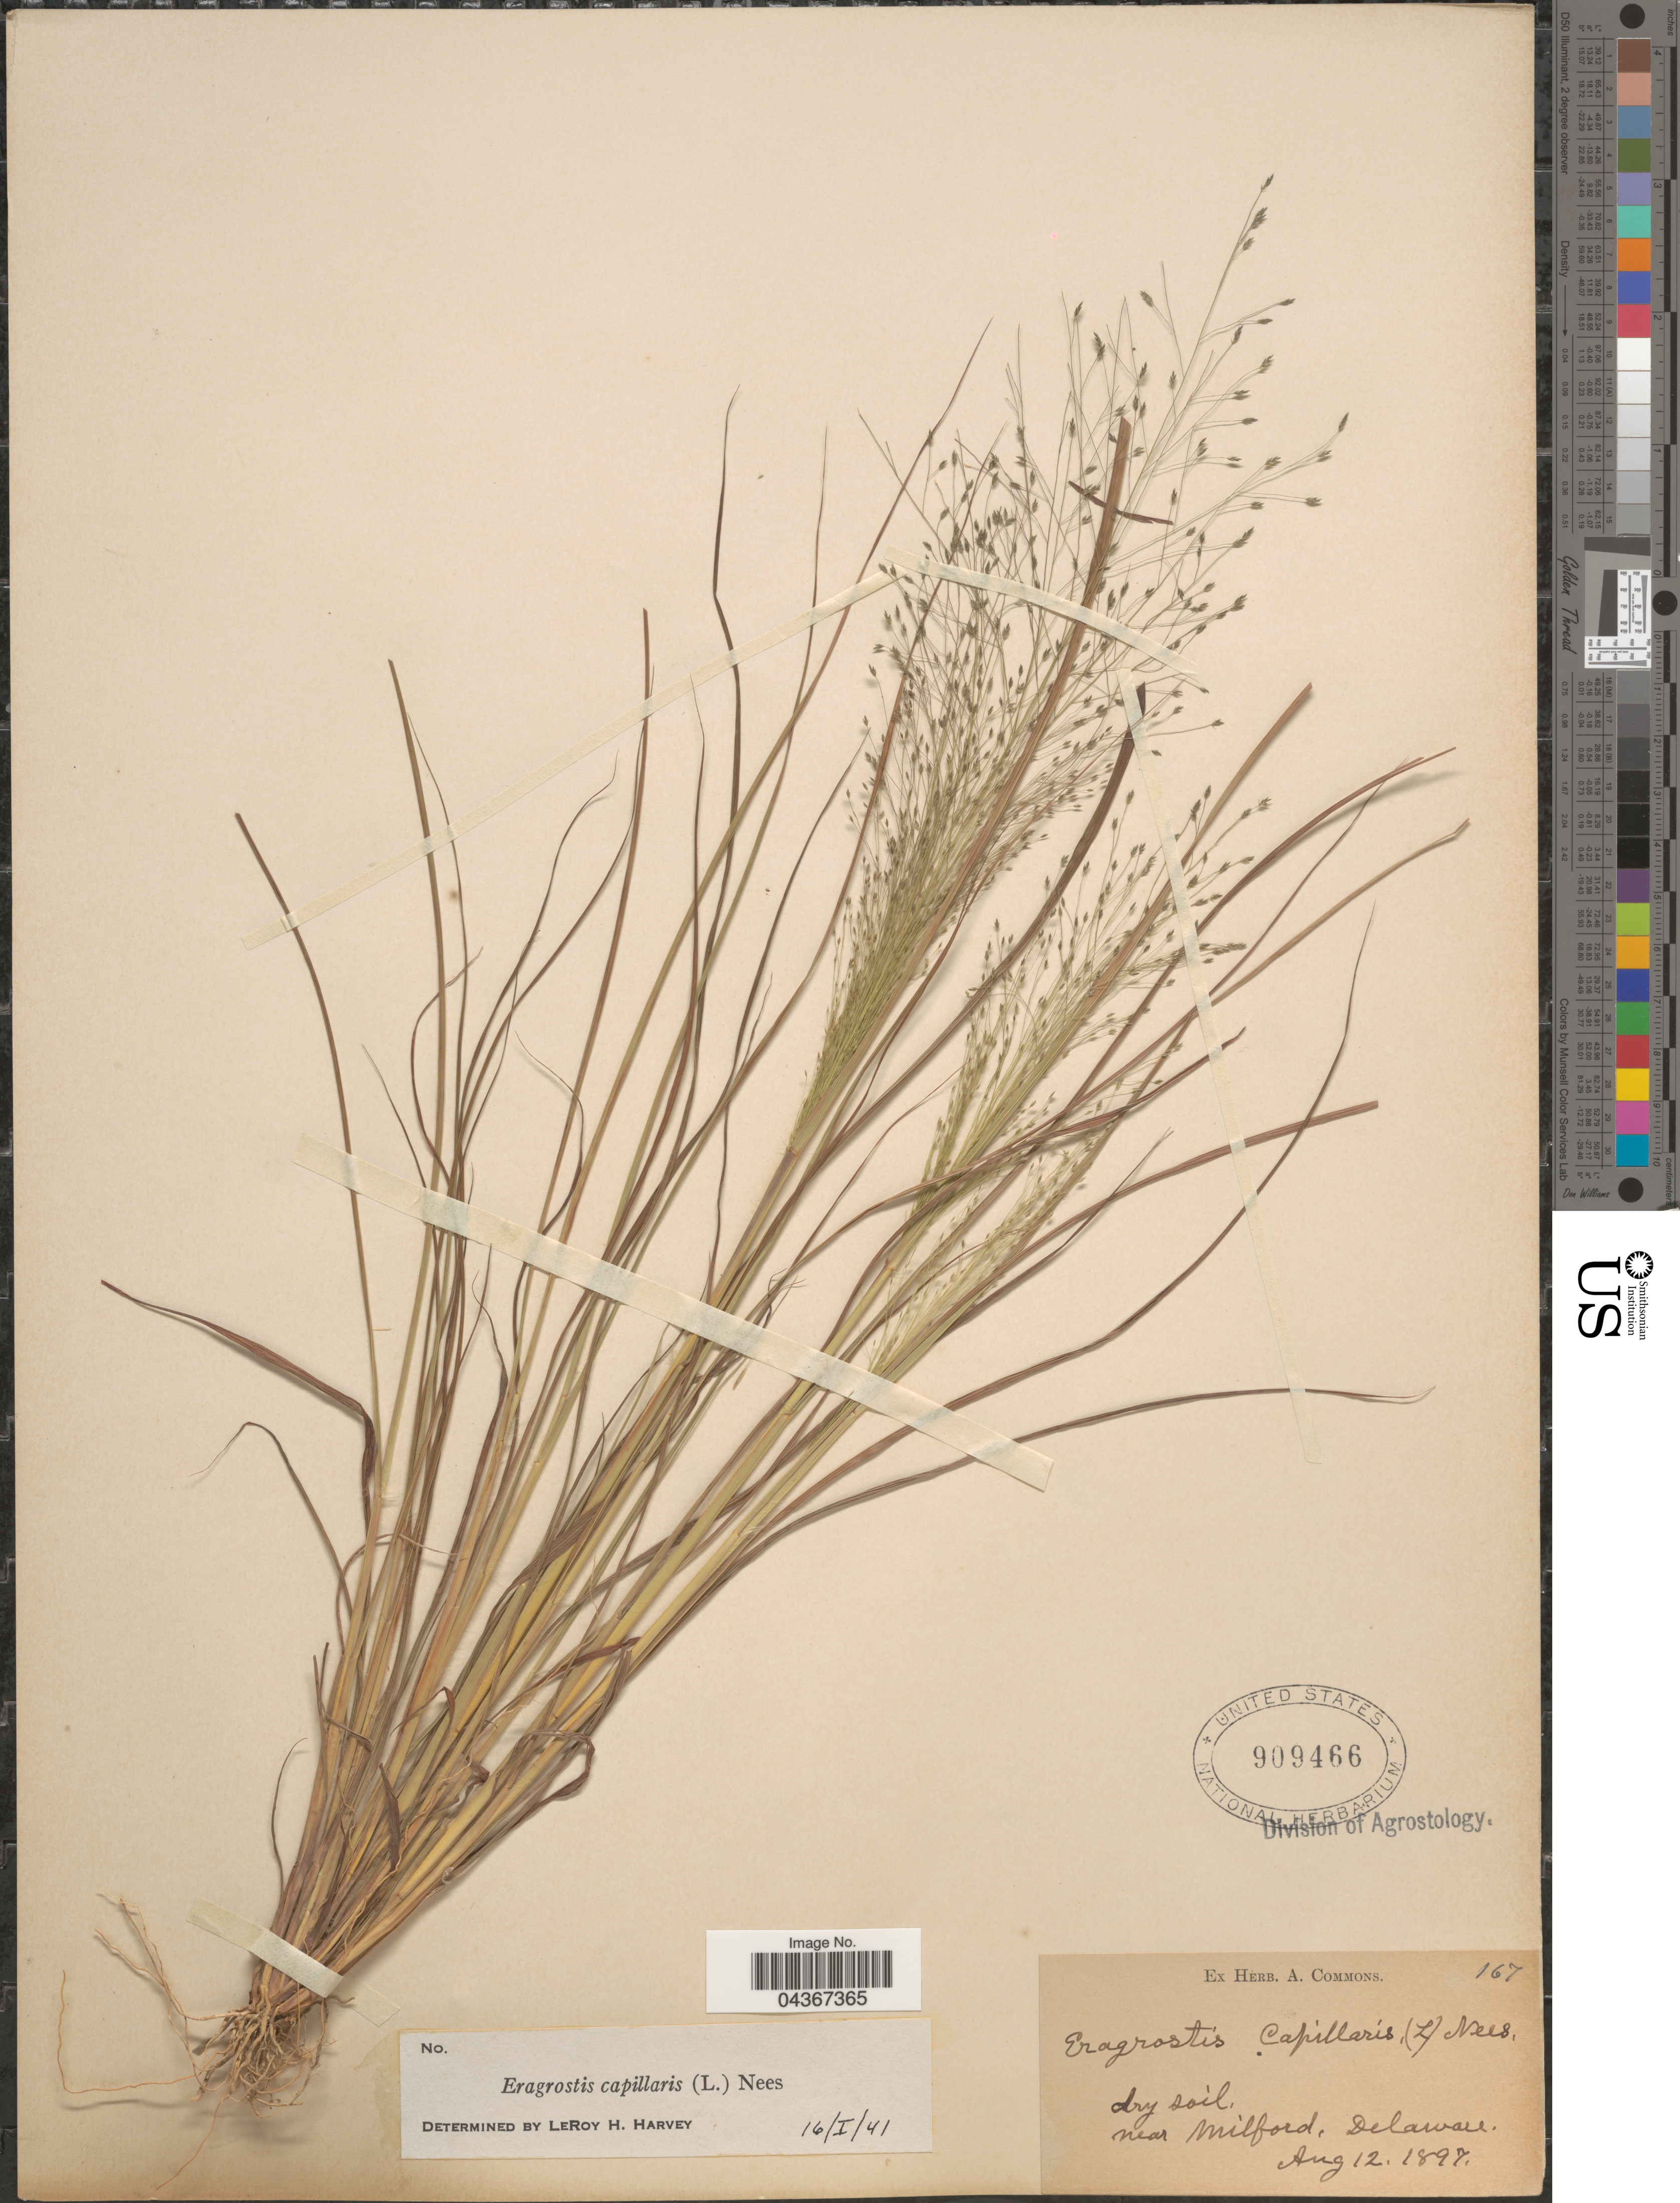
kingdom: Plantae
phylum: Tracheophyta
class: Liliopsida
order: Poales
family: Poaceae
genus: Eragrostis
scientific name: Eragrostis capillaris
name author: (L.) Nees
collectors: ex herb. A. Commons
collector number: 167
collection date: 1897-08-12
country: United States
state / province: Delaware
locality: Dry soil, near Milford.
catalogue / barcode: US 909466